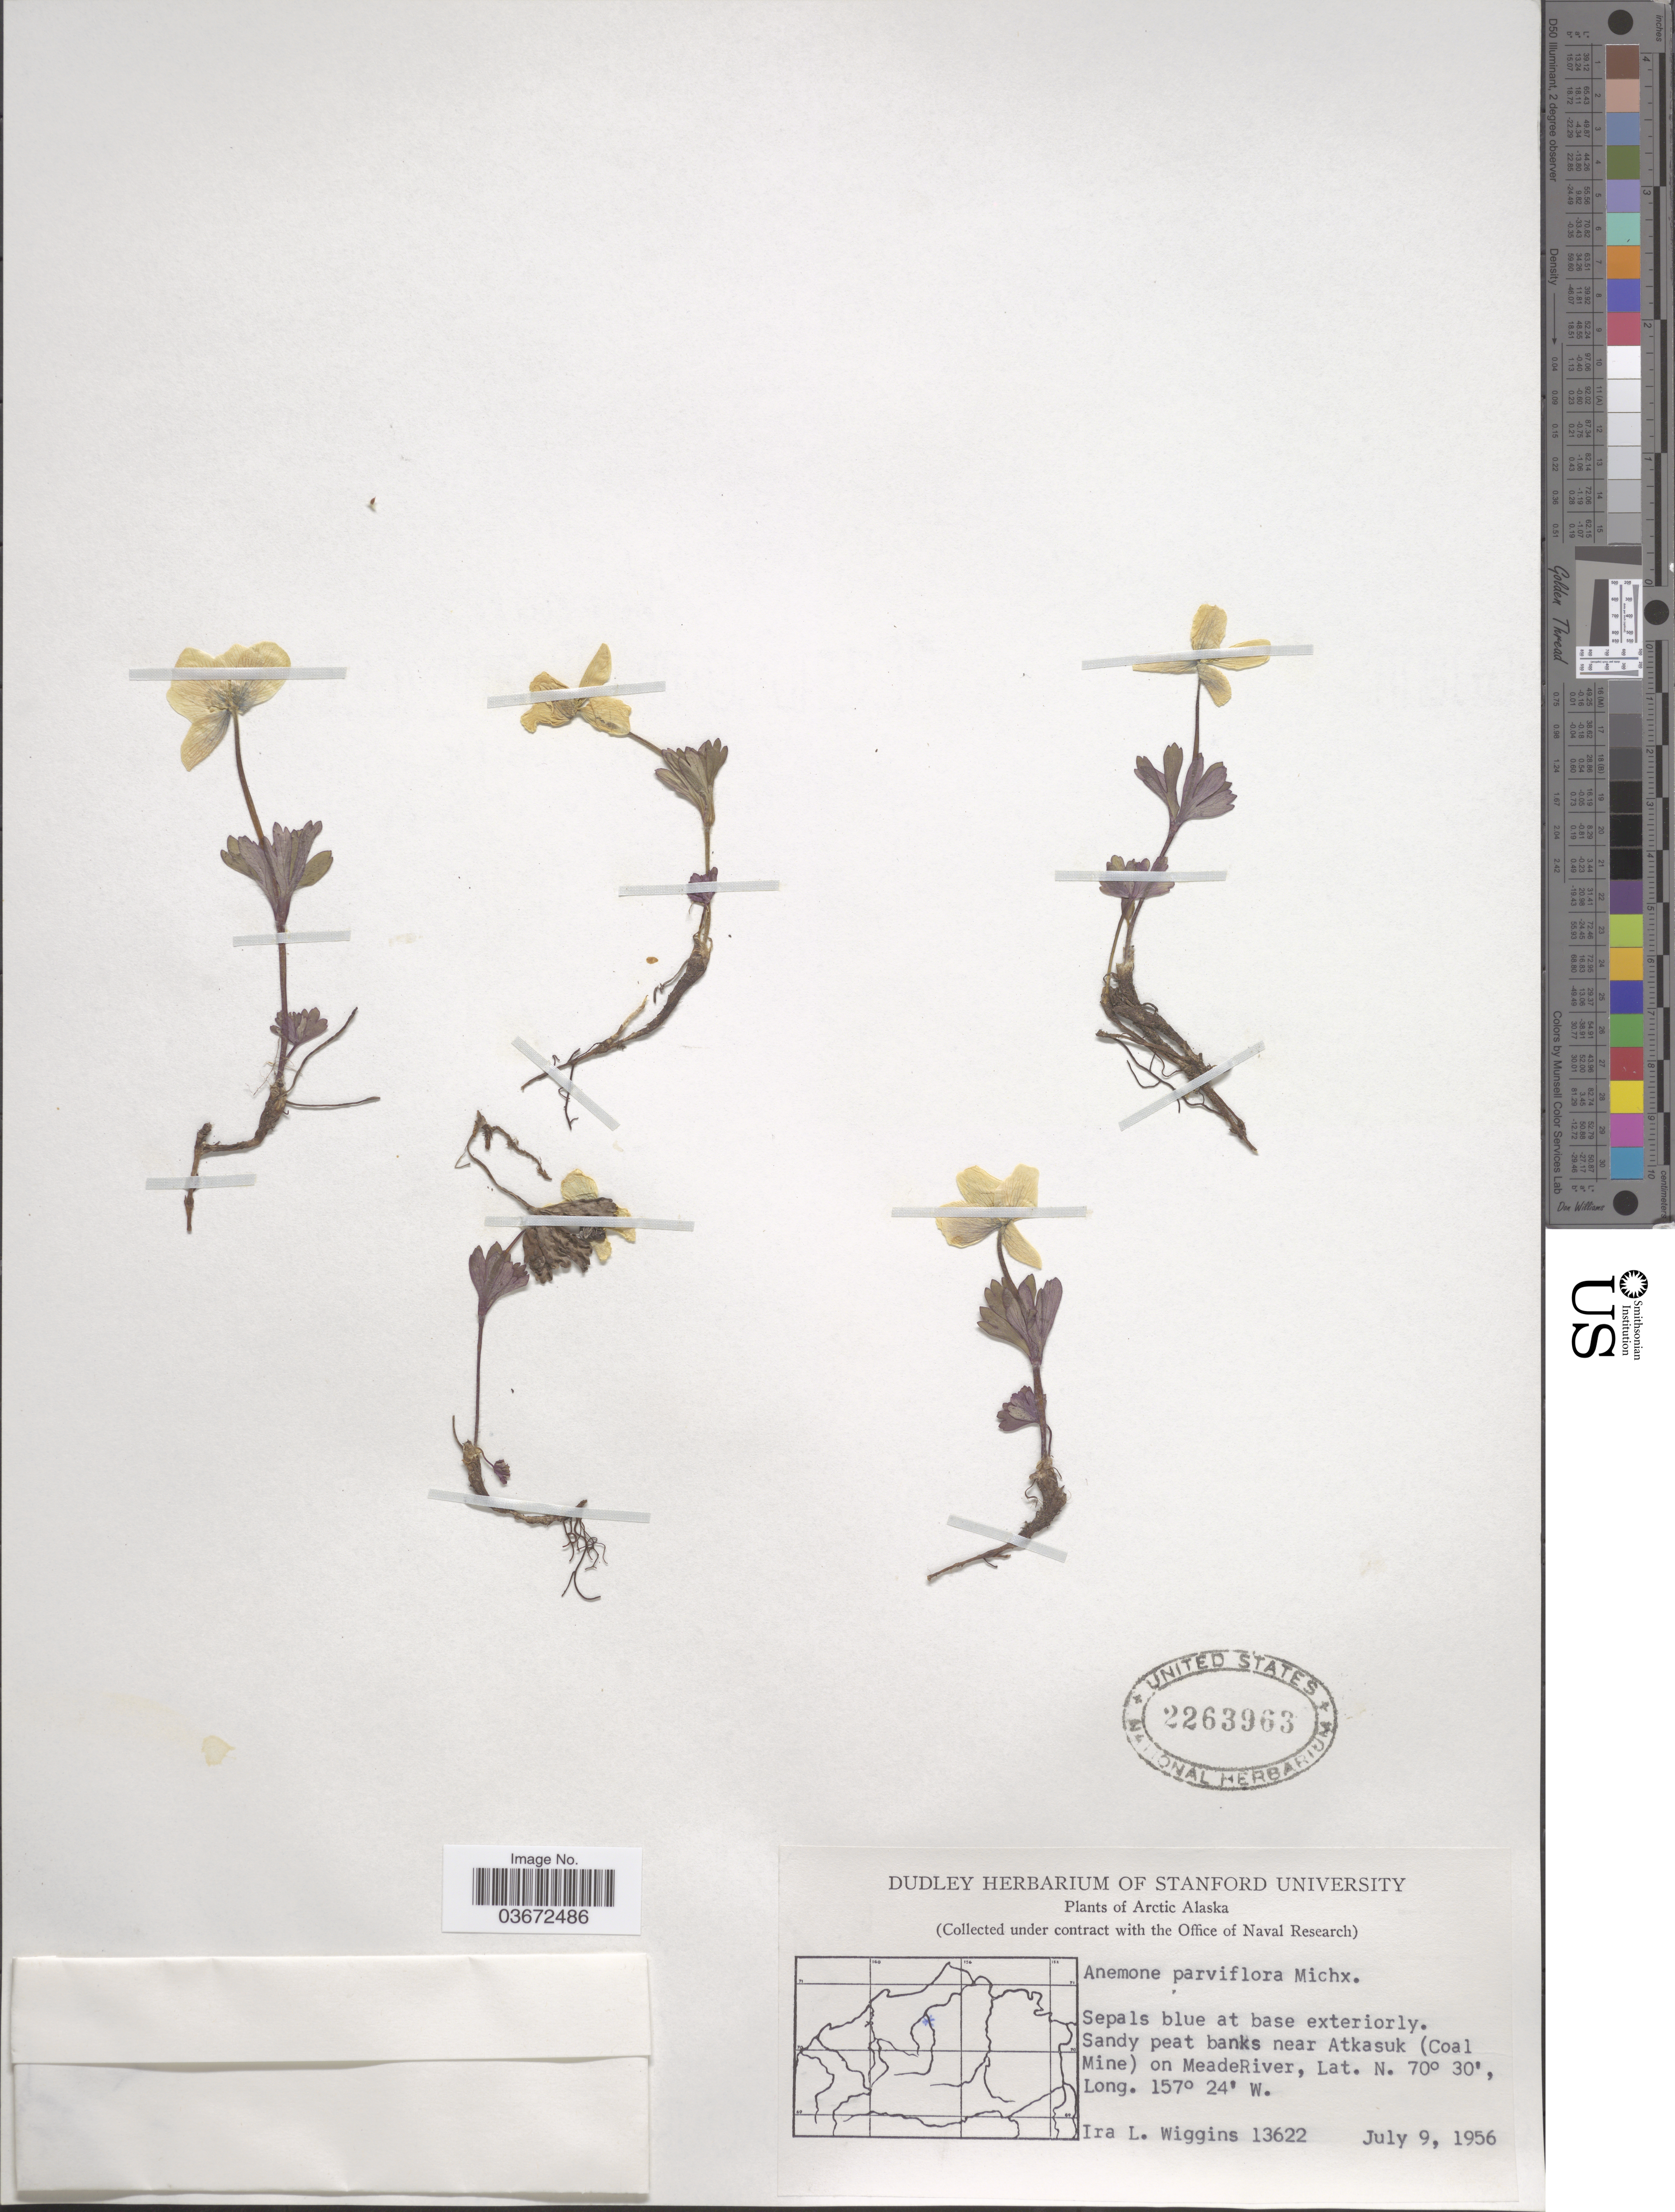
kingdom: Plantae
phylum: Tracheophyta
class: Magnoliopsida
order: Ranunculales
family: Ranunculaceae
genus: Anemone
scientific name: Anemone parviflora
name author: Michx.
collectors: I. L. Wiggins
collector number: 13622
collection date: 1956-07-09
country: United States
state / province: Alaska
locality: Arctic Alaska. Near Atkasuk (Coal Mine) on MeadeRiver.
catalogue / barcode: US 2263963